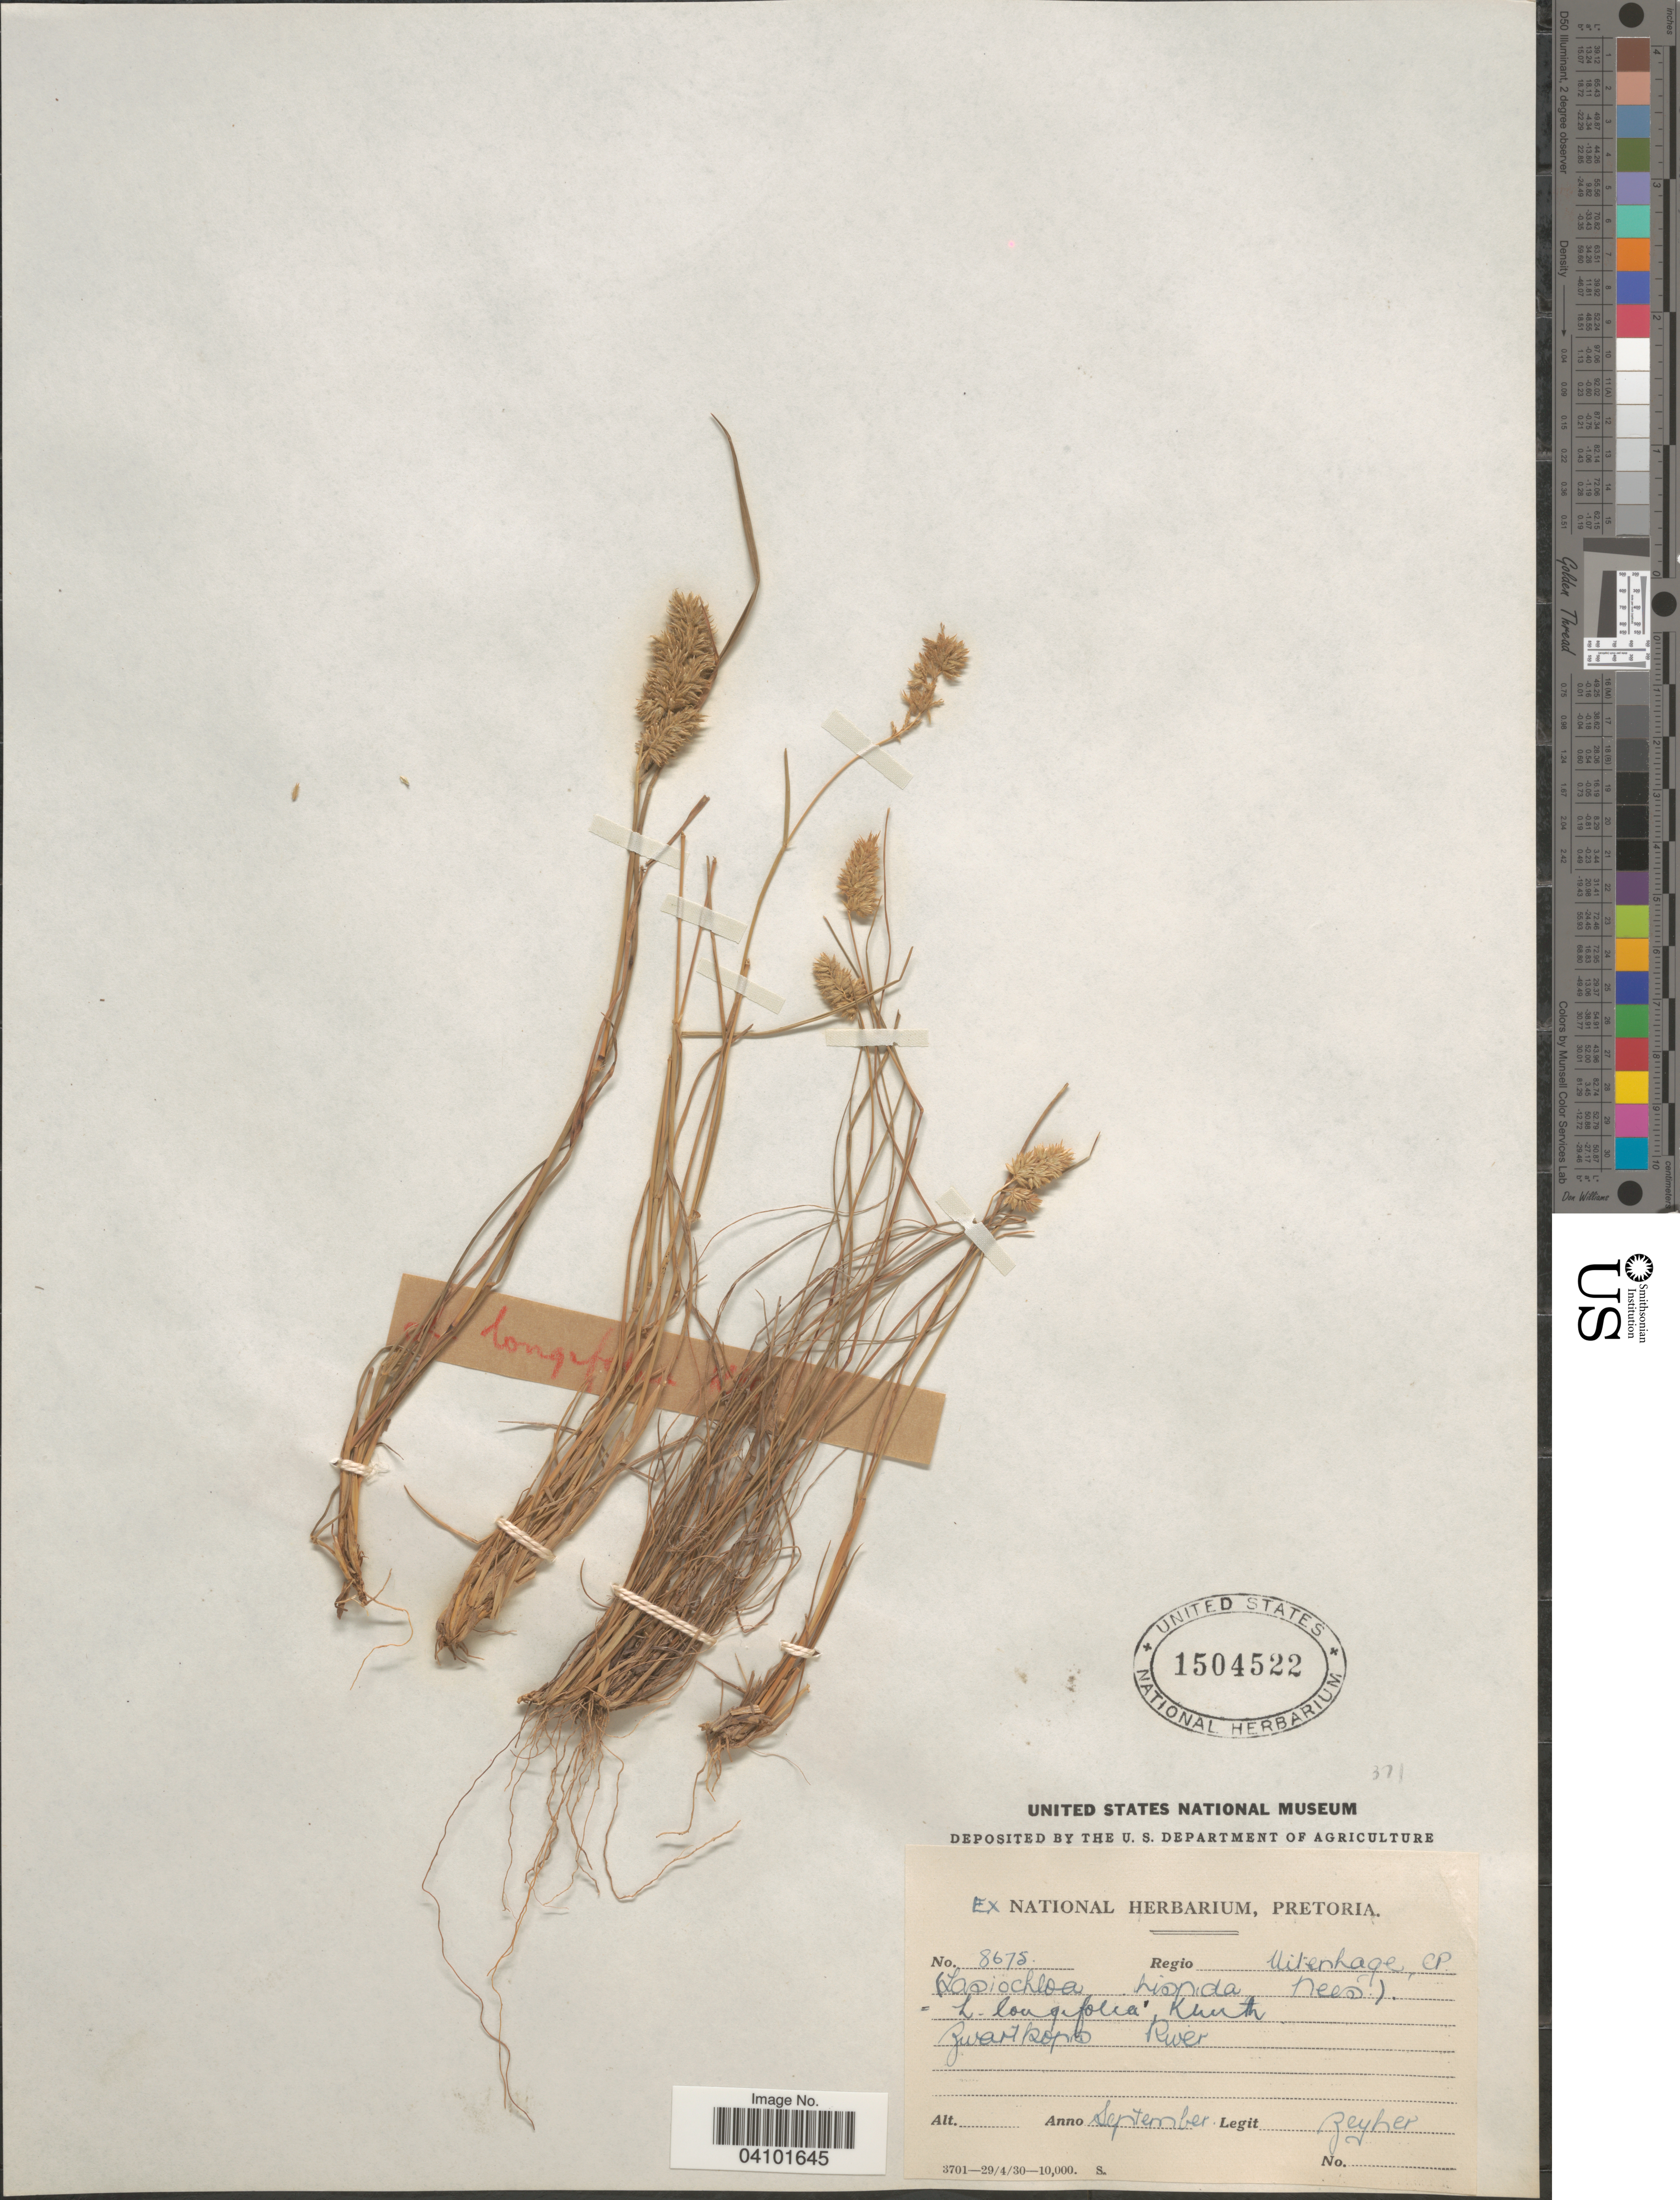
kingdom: Plantae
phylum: Tracheophyta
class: Liliopsida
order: Poales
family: Poaceae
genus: Tribolium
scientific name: Tribolium hispidum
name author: (Thunb.) Desv.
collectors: Reyher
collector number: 8675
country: South Africa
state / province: Eastern Cape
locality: Regio Uitenhage. Zwartkops River.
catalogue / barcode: US 1504522